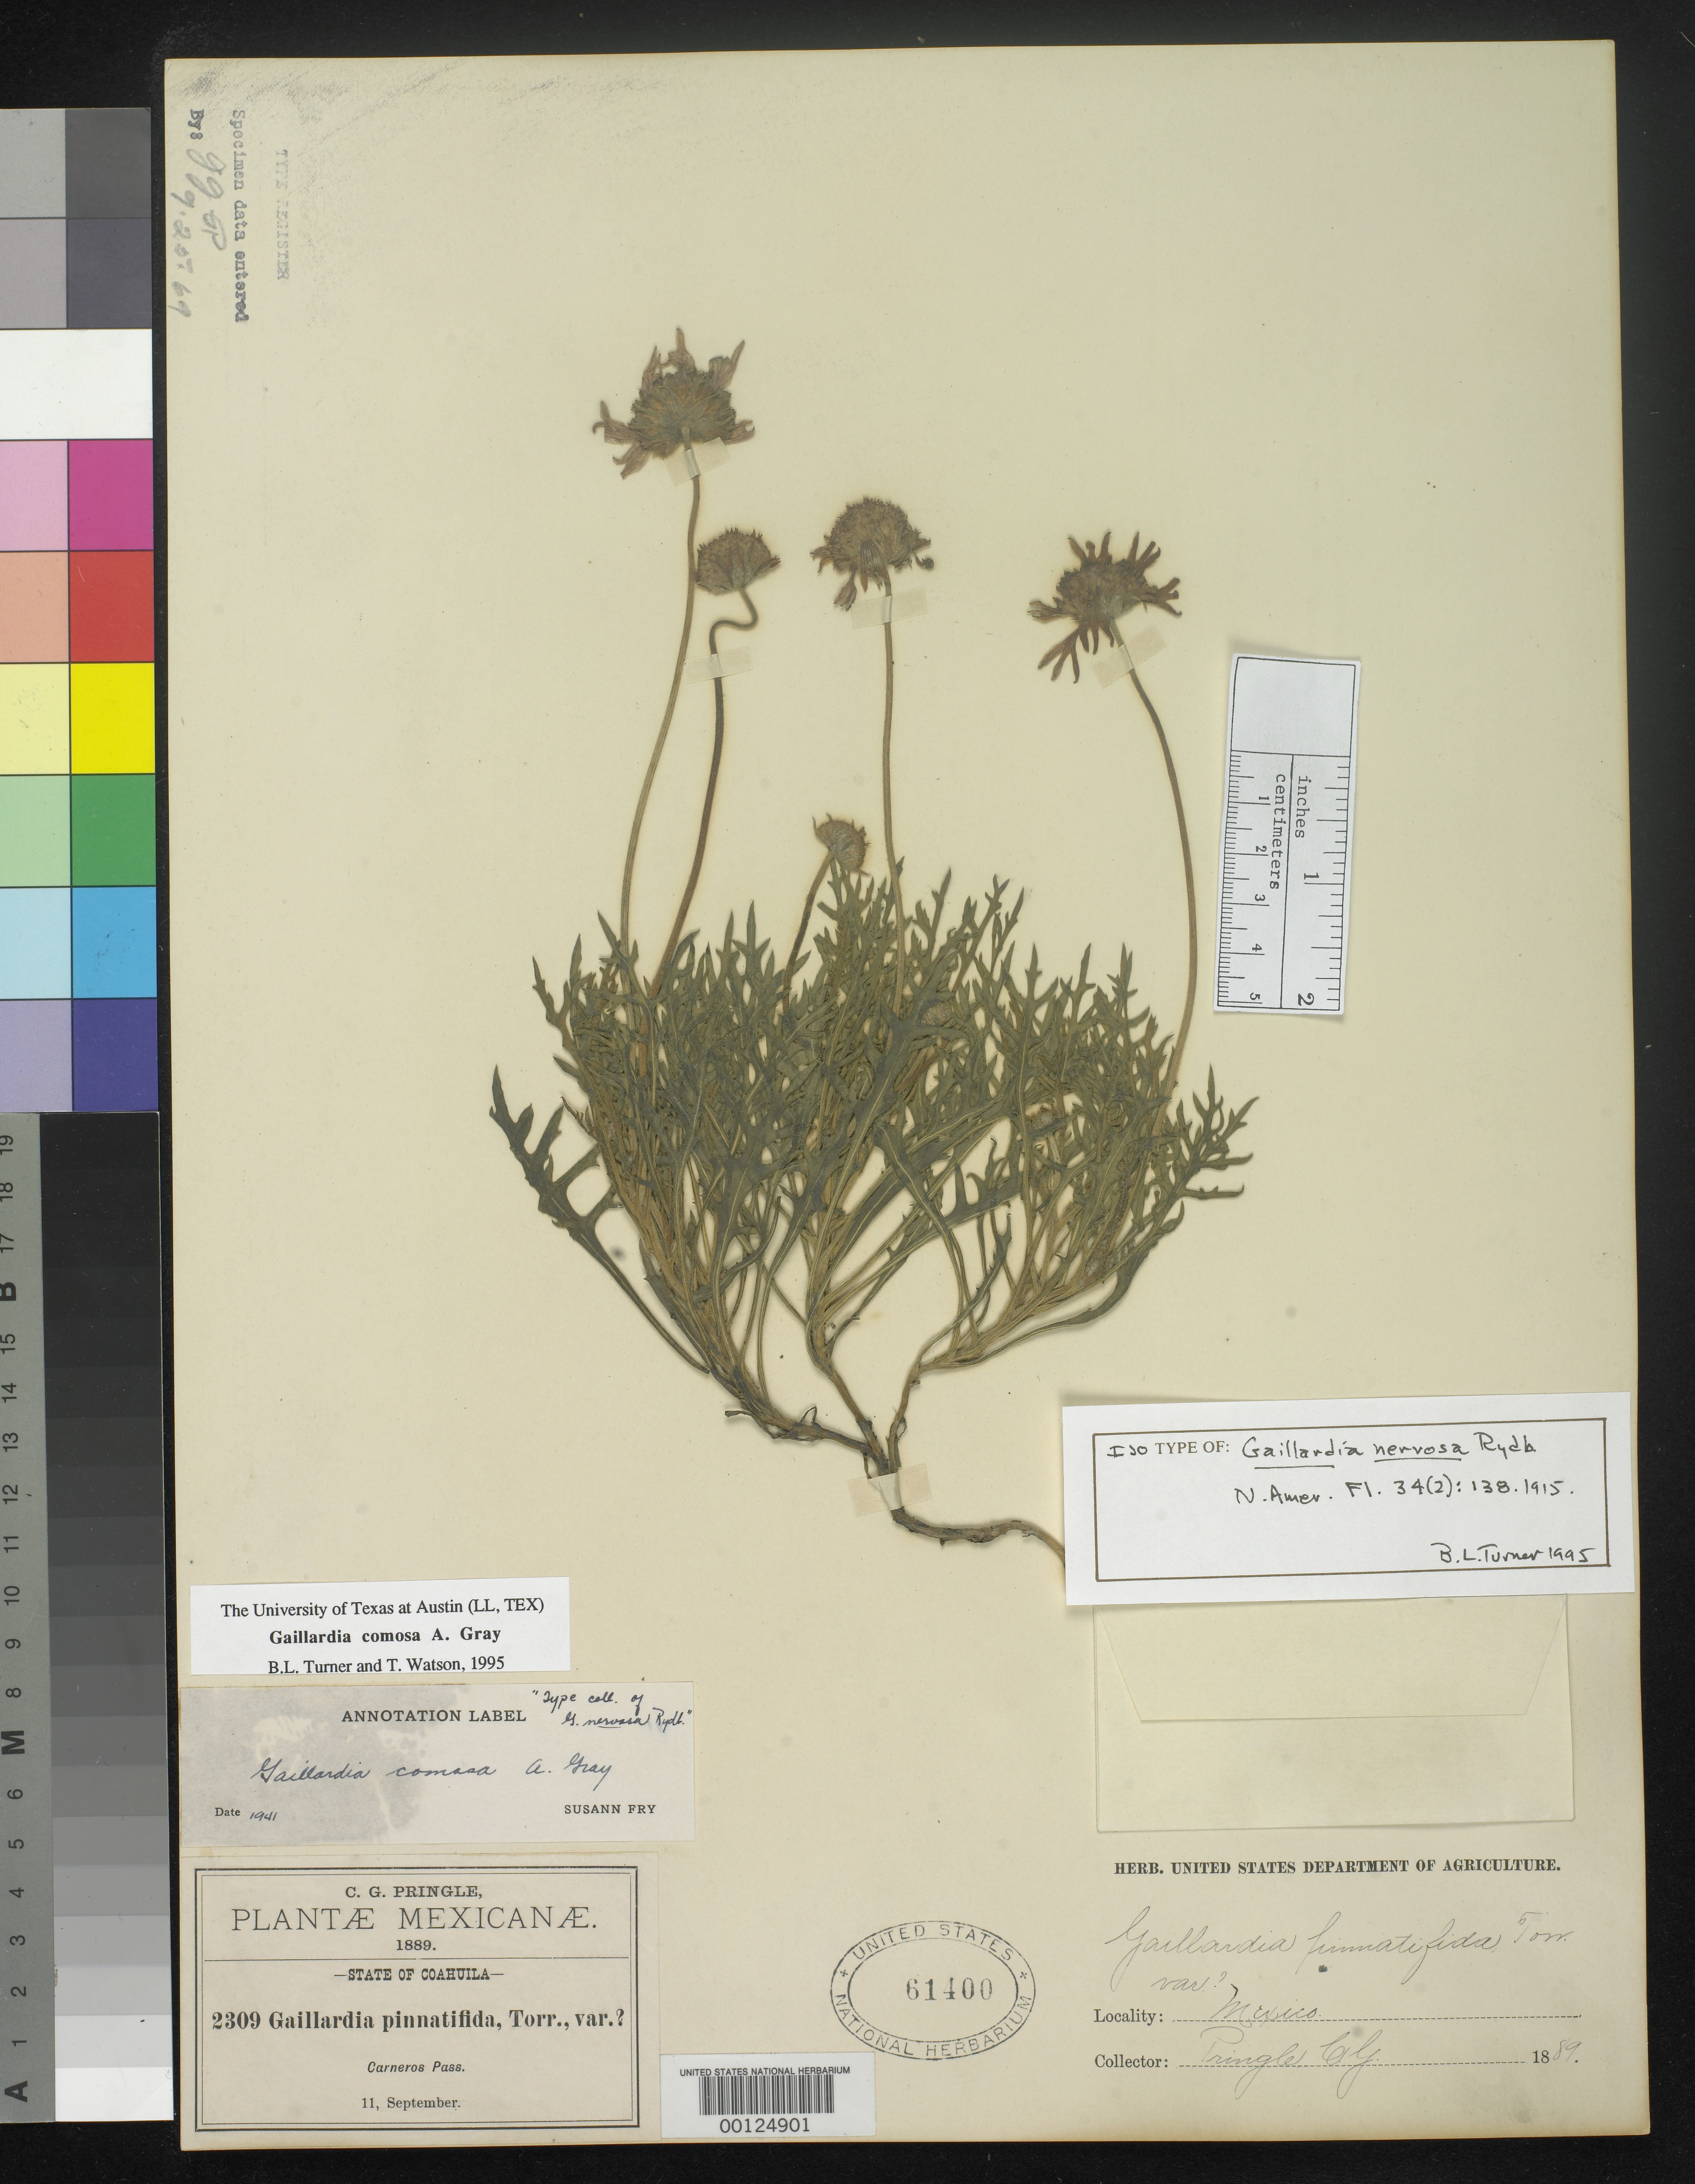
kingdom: Plantae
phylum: Tracheophyta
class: Magnoliopsida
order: Asterales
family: Asteraceae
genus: Gaillardia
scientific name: Gaillardia nervosa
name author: Rydb.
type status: Isotype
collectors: C. G. Pringle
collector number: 2309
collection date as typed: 11 Sep 1889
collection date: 1889-09-11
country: Mexico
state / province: Coahuila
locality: Carneros Pass.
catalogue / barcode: US 61400